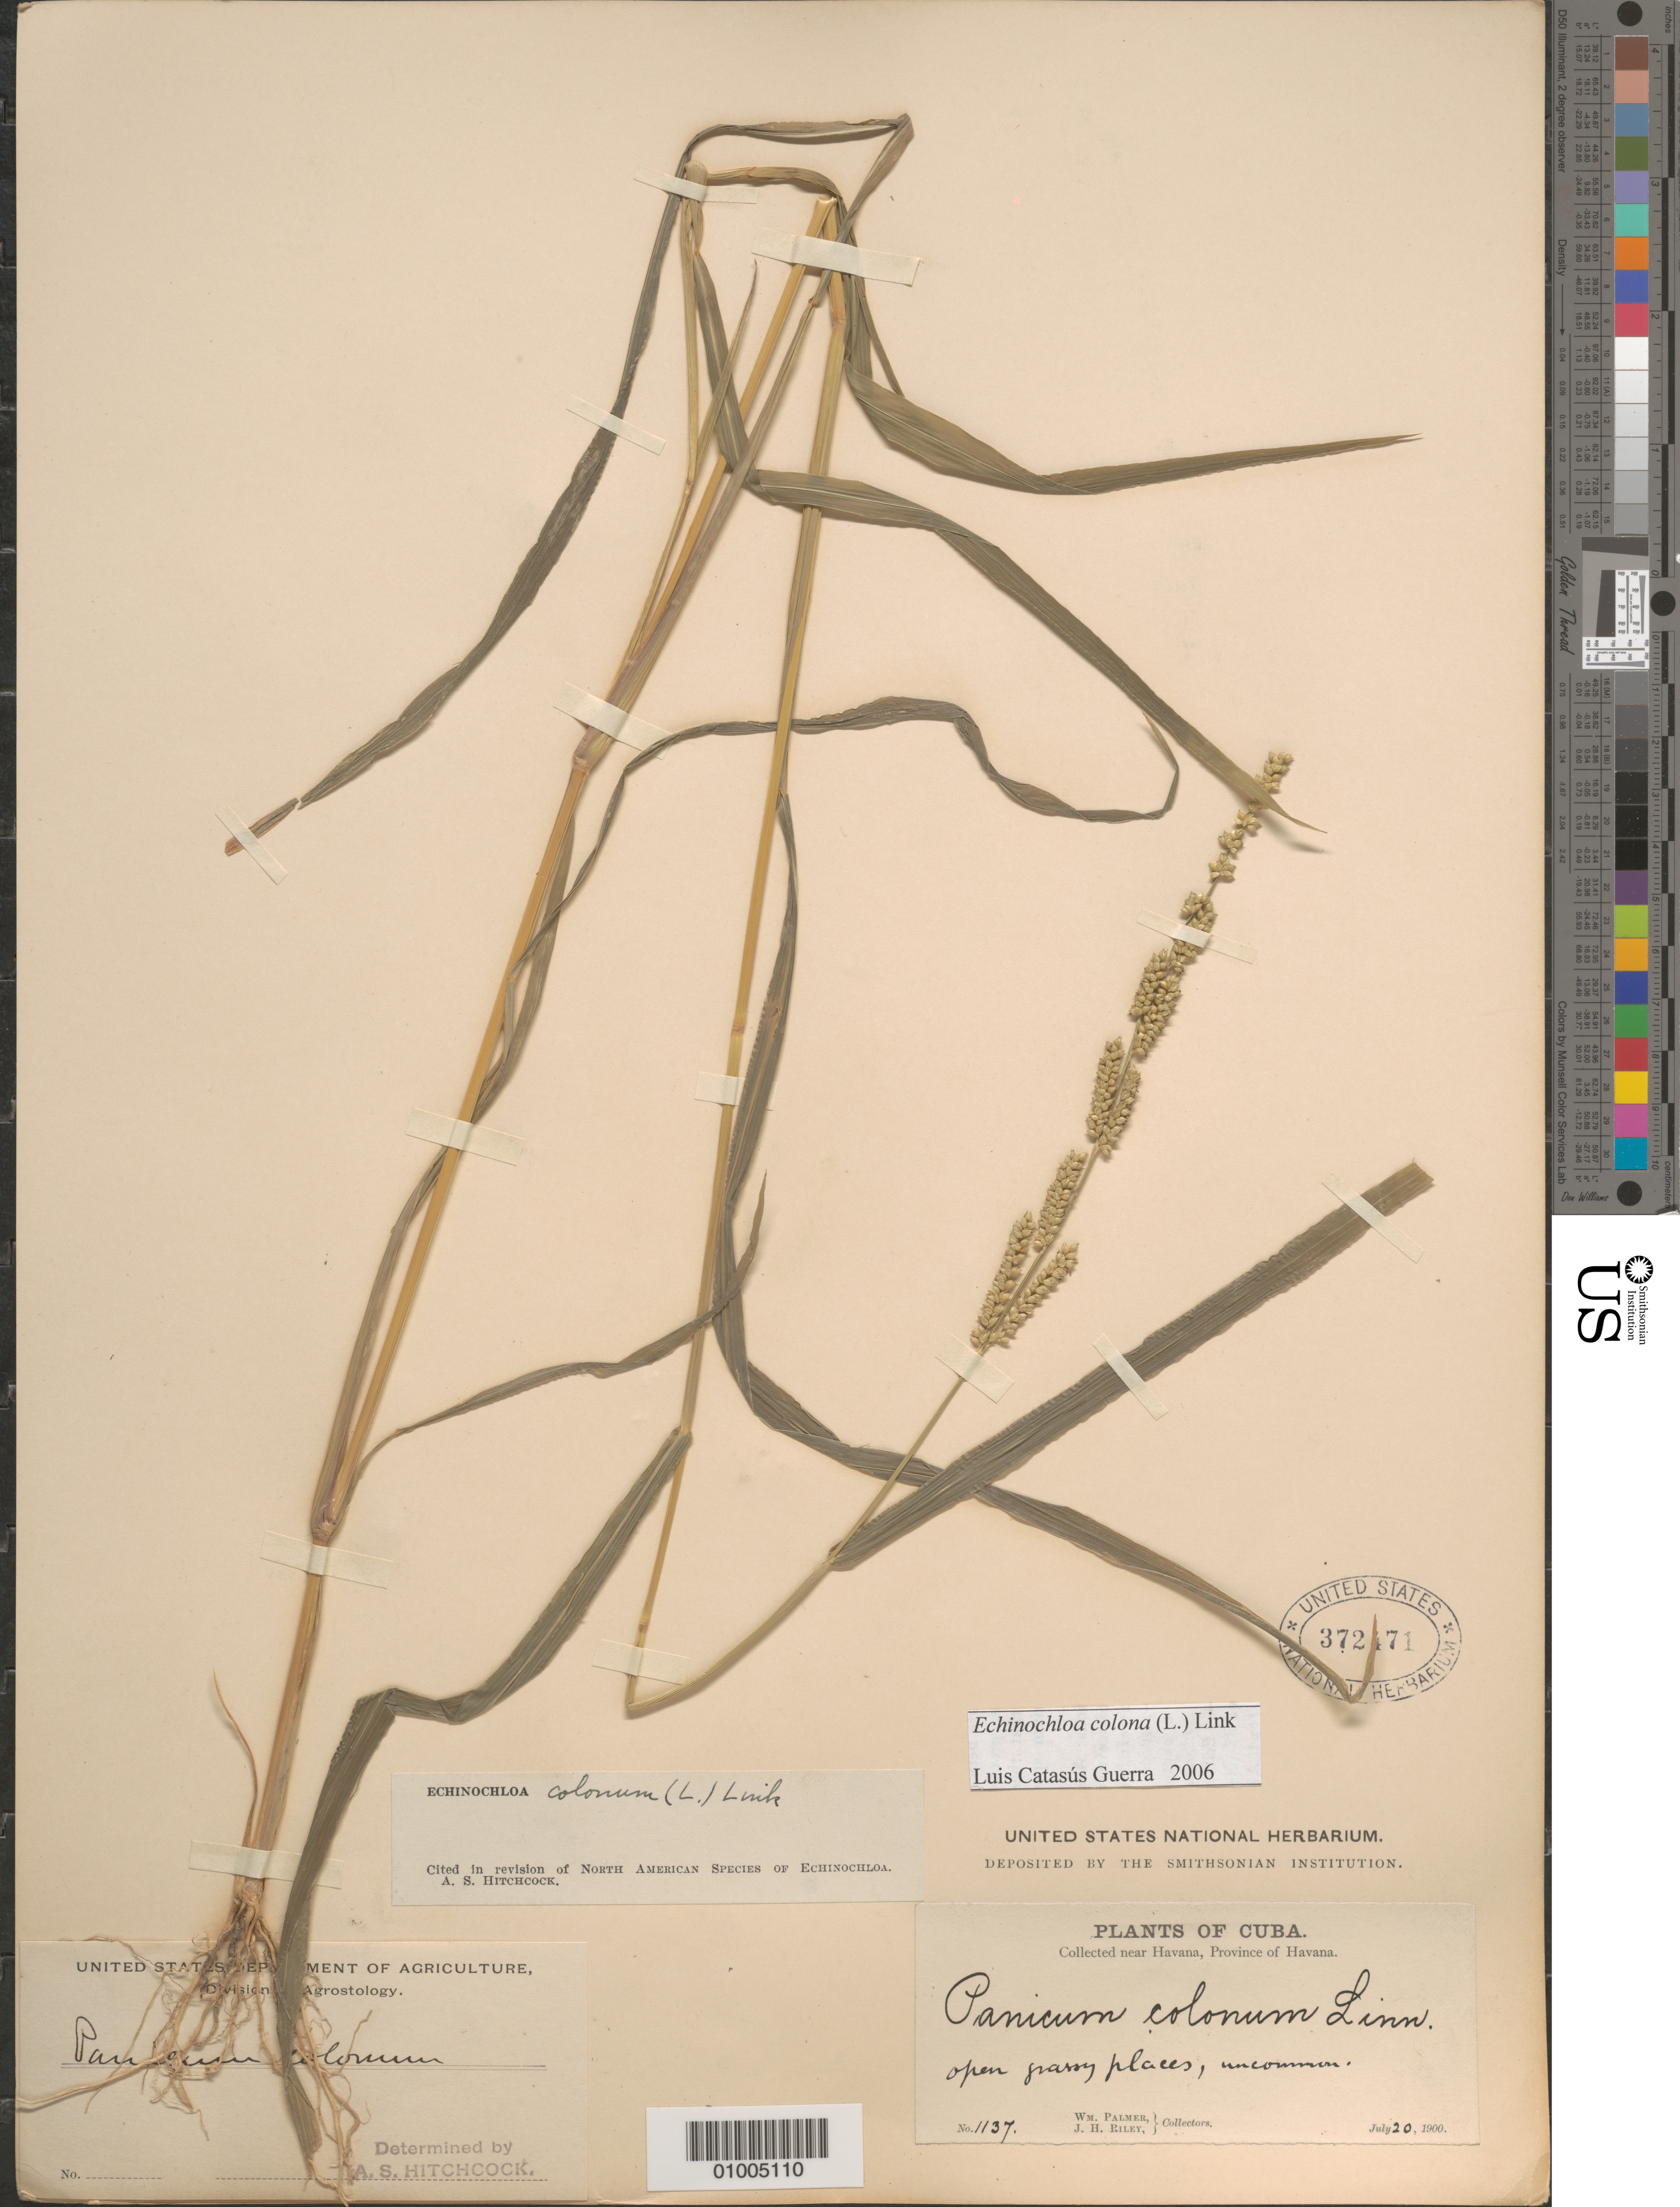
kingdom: Plantae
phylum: Tracheophyta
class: Liliopsida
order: Poales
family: Poaceae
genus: Echinochloa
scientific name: Echinochloa colona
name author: (L.) Link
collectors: W. Palmer & J. H. Riley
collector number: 1137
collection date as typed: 20 Jun 1900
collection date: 1900-06-20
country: Cuba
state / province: La Habana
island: Cuba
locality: La Habana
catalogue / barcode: US 372471